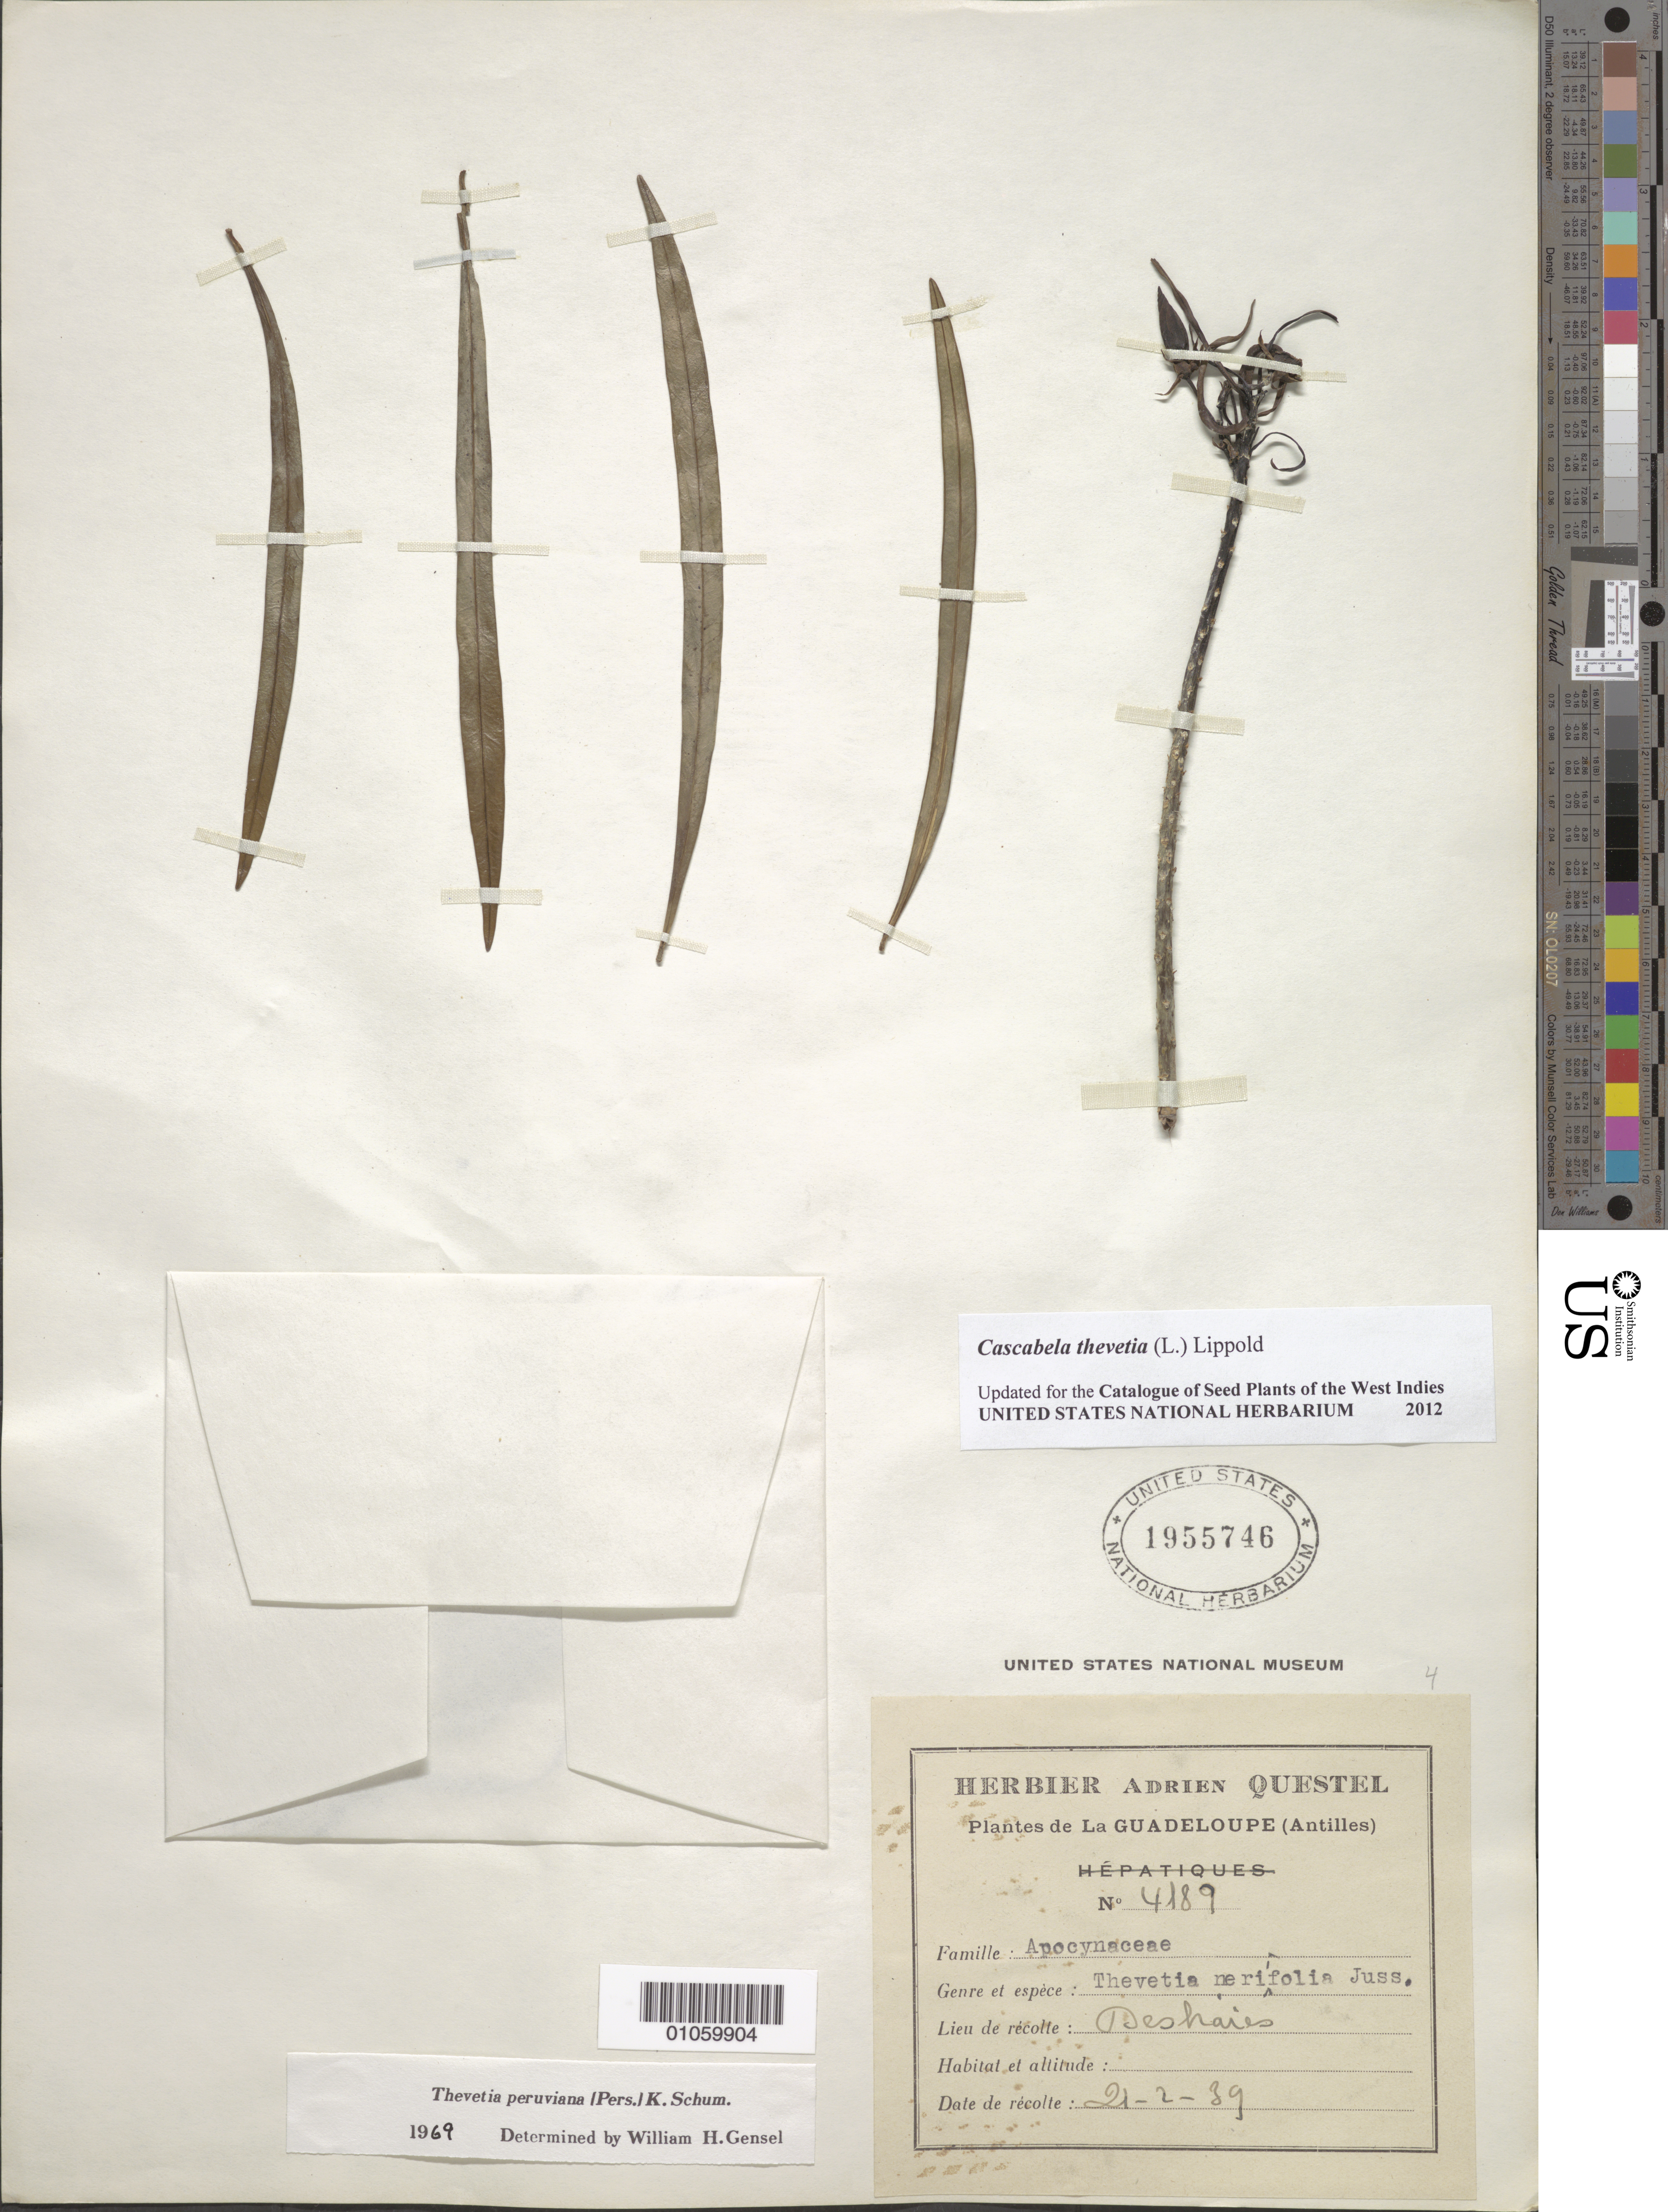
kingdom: Plantae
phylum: Tracheophyta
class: Magnoliopsida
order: Gentianales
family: Apocynaceae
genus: Cascabela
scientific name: Cascabela thevetia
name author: (L.) Lippold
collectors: A. Questel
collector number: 4189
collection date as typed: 21 Feb 1939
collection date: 1939-02-21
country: Guadeloupe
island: Basse Terre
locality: Deshaies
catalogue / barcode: US 1955746